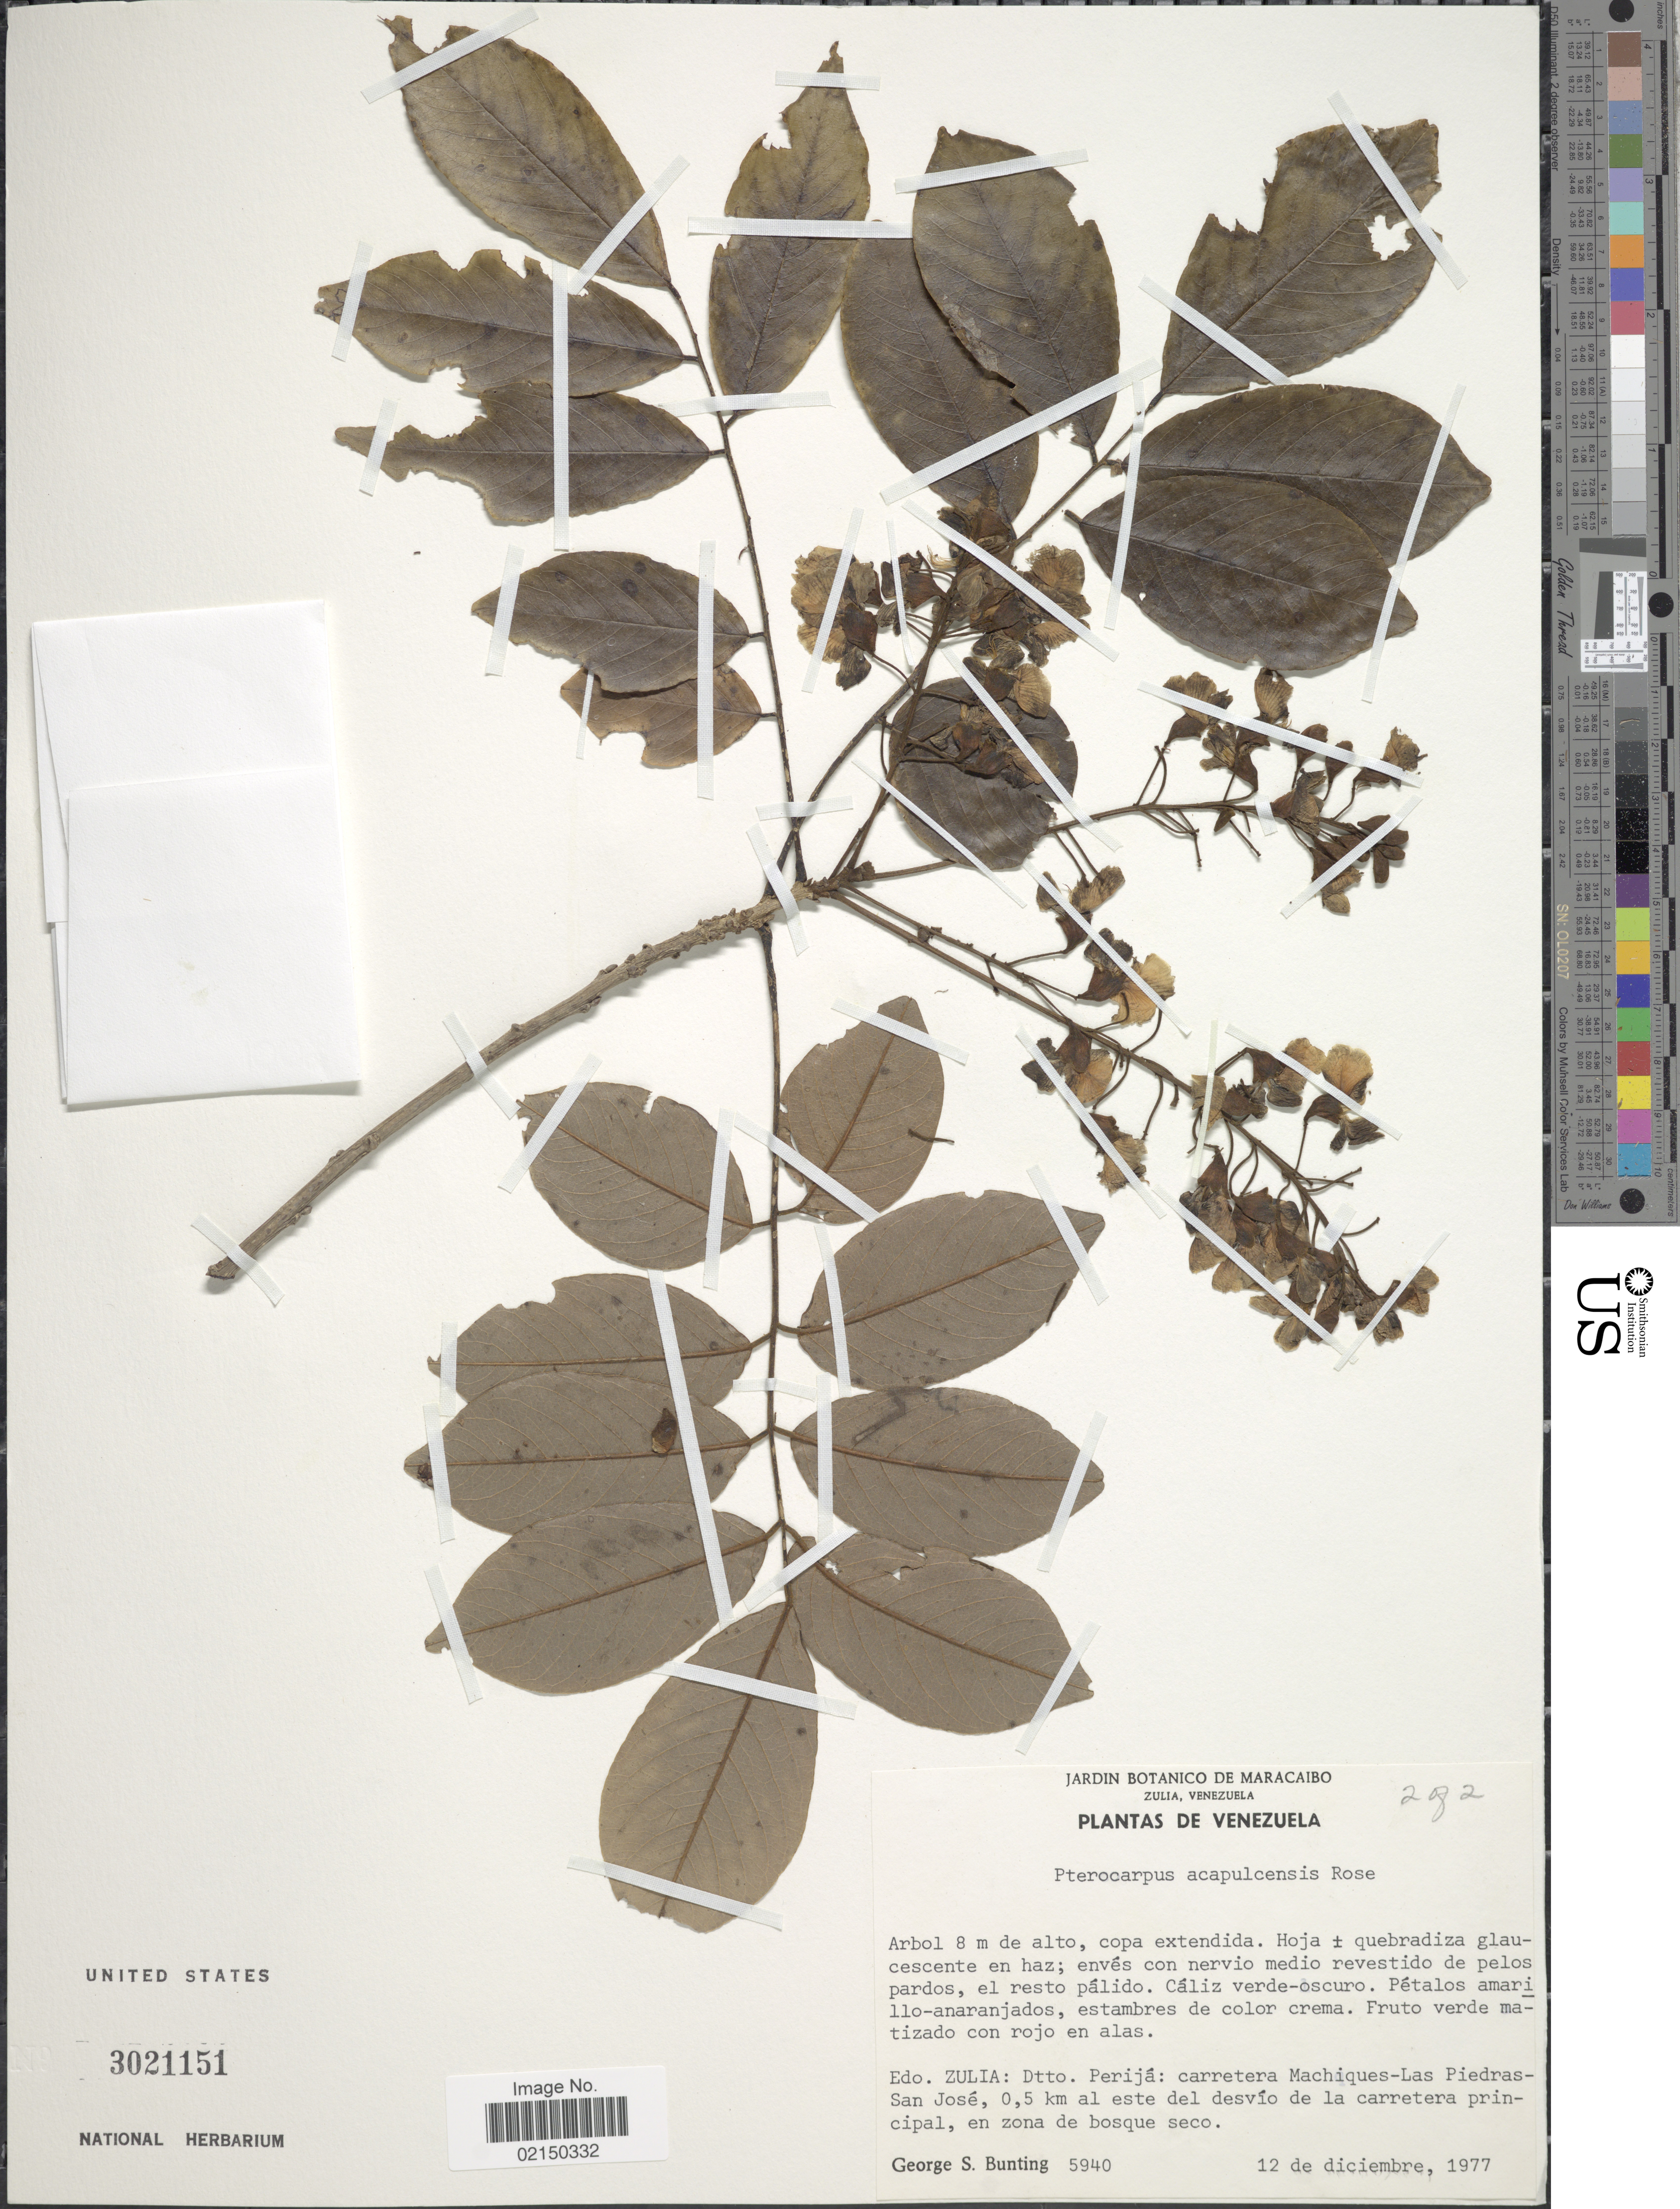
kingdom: Plantae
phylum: Tracheophyta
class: Magnoliopsida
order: Fabales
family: Fabaceae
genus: Pterocarpus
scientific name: Pterocarpus acapulcensis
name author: Rose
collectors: G. S. Bunting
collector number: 5940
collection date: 1977-12-12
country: Venezuela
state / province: Zulia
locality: Dtto. Perija: carretera Machiques-Las Piedras-San Jose, 0,5 km al este del desvio de la carretera principal, en zona de bosque seco.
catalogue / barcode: US 3021151